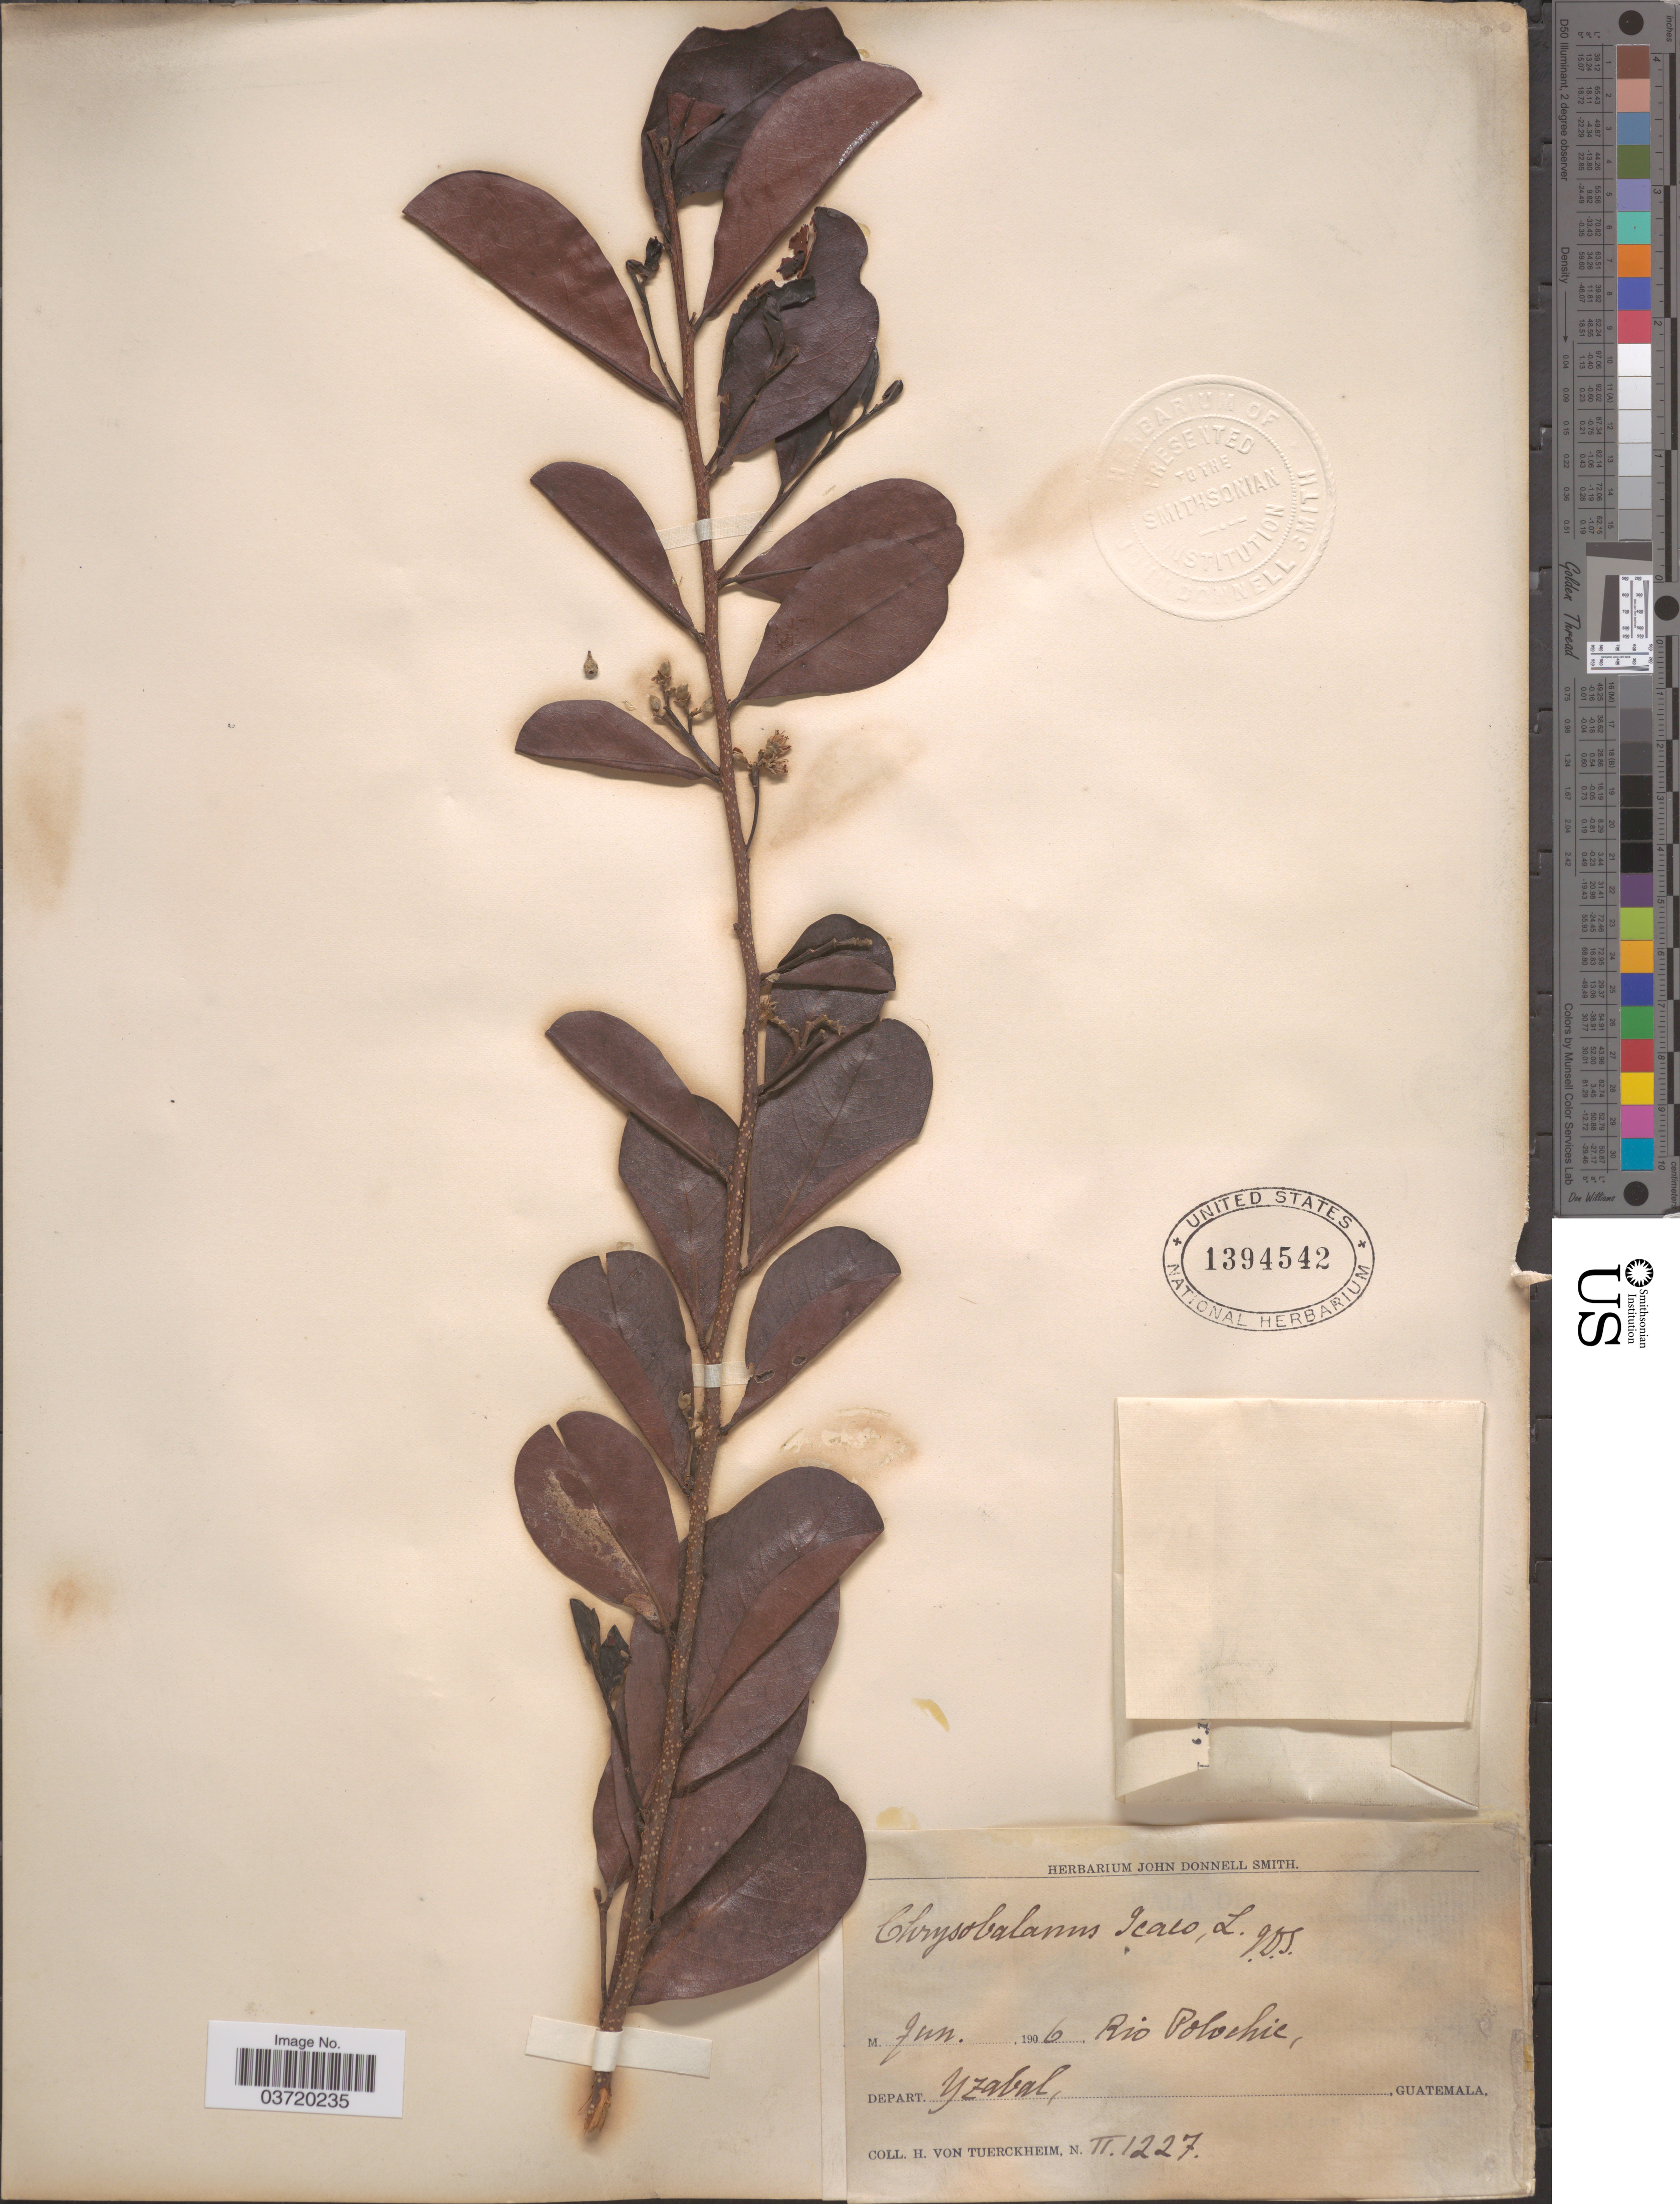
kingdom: Plantae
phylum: Tracheophyta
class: Magnoliopsida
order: Malpighiales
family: Chrysobalanaceae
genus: Chrysobalanus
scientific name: Chrysobalanus icaco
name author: L.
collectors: H. von Tuerckheim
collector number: II.1227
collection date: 1906-06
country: Guatemala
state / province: Izabal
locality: Rio Polochic. Depart. Yzabal.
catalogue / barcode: US 1394542